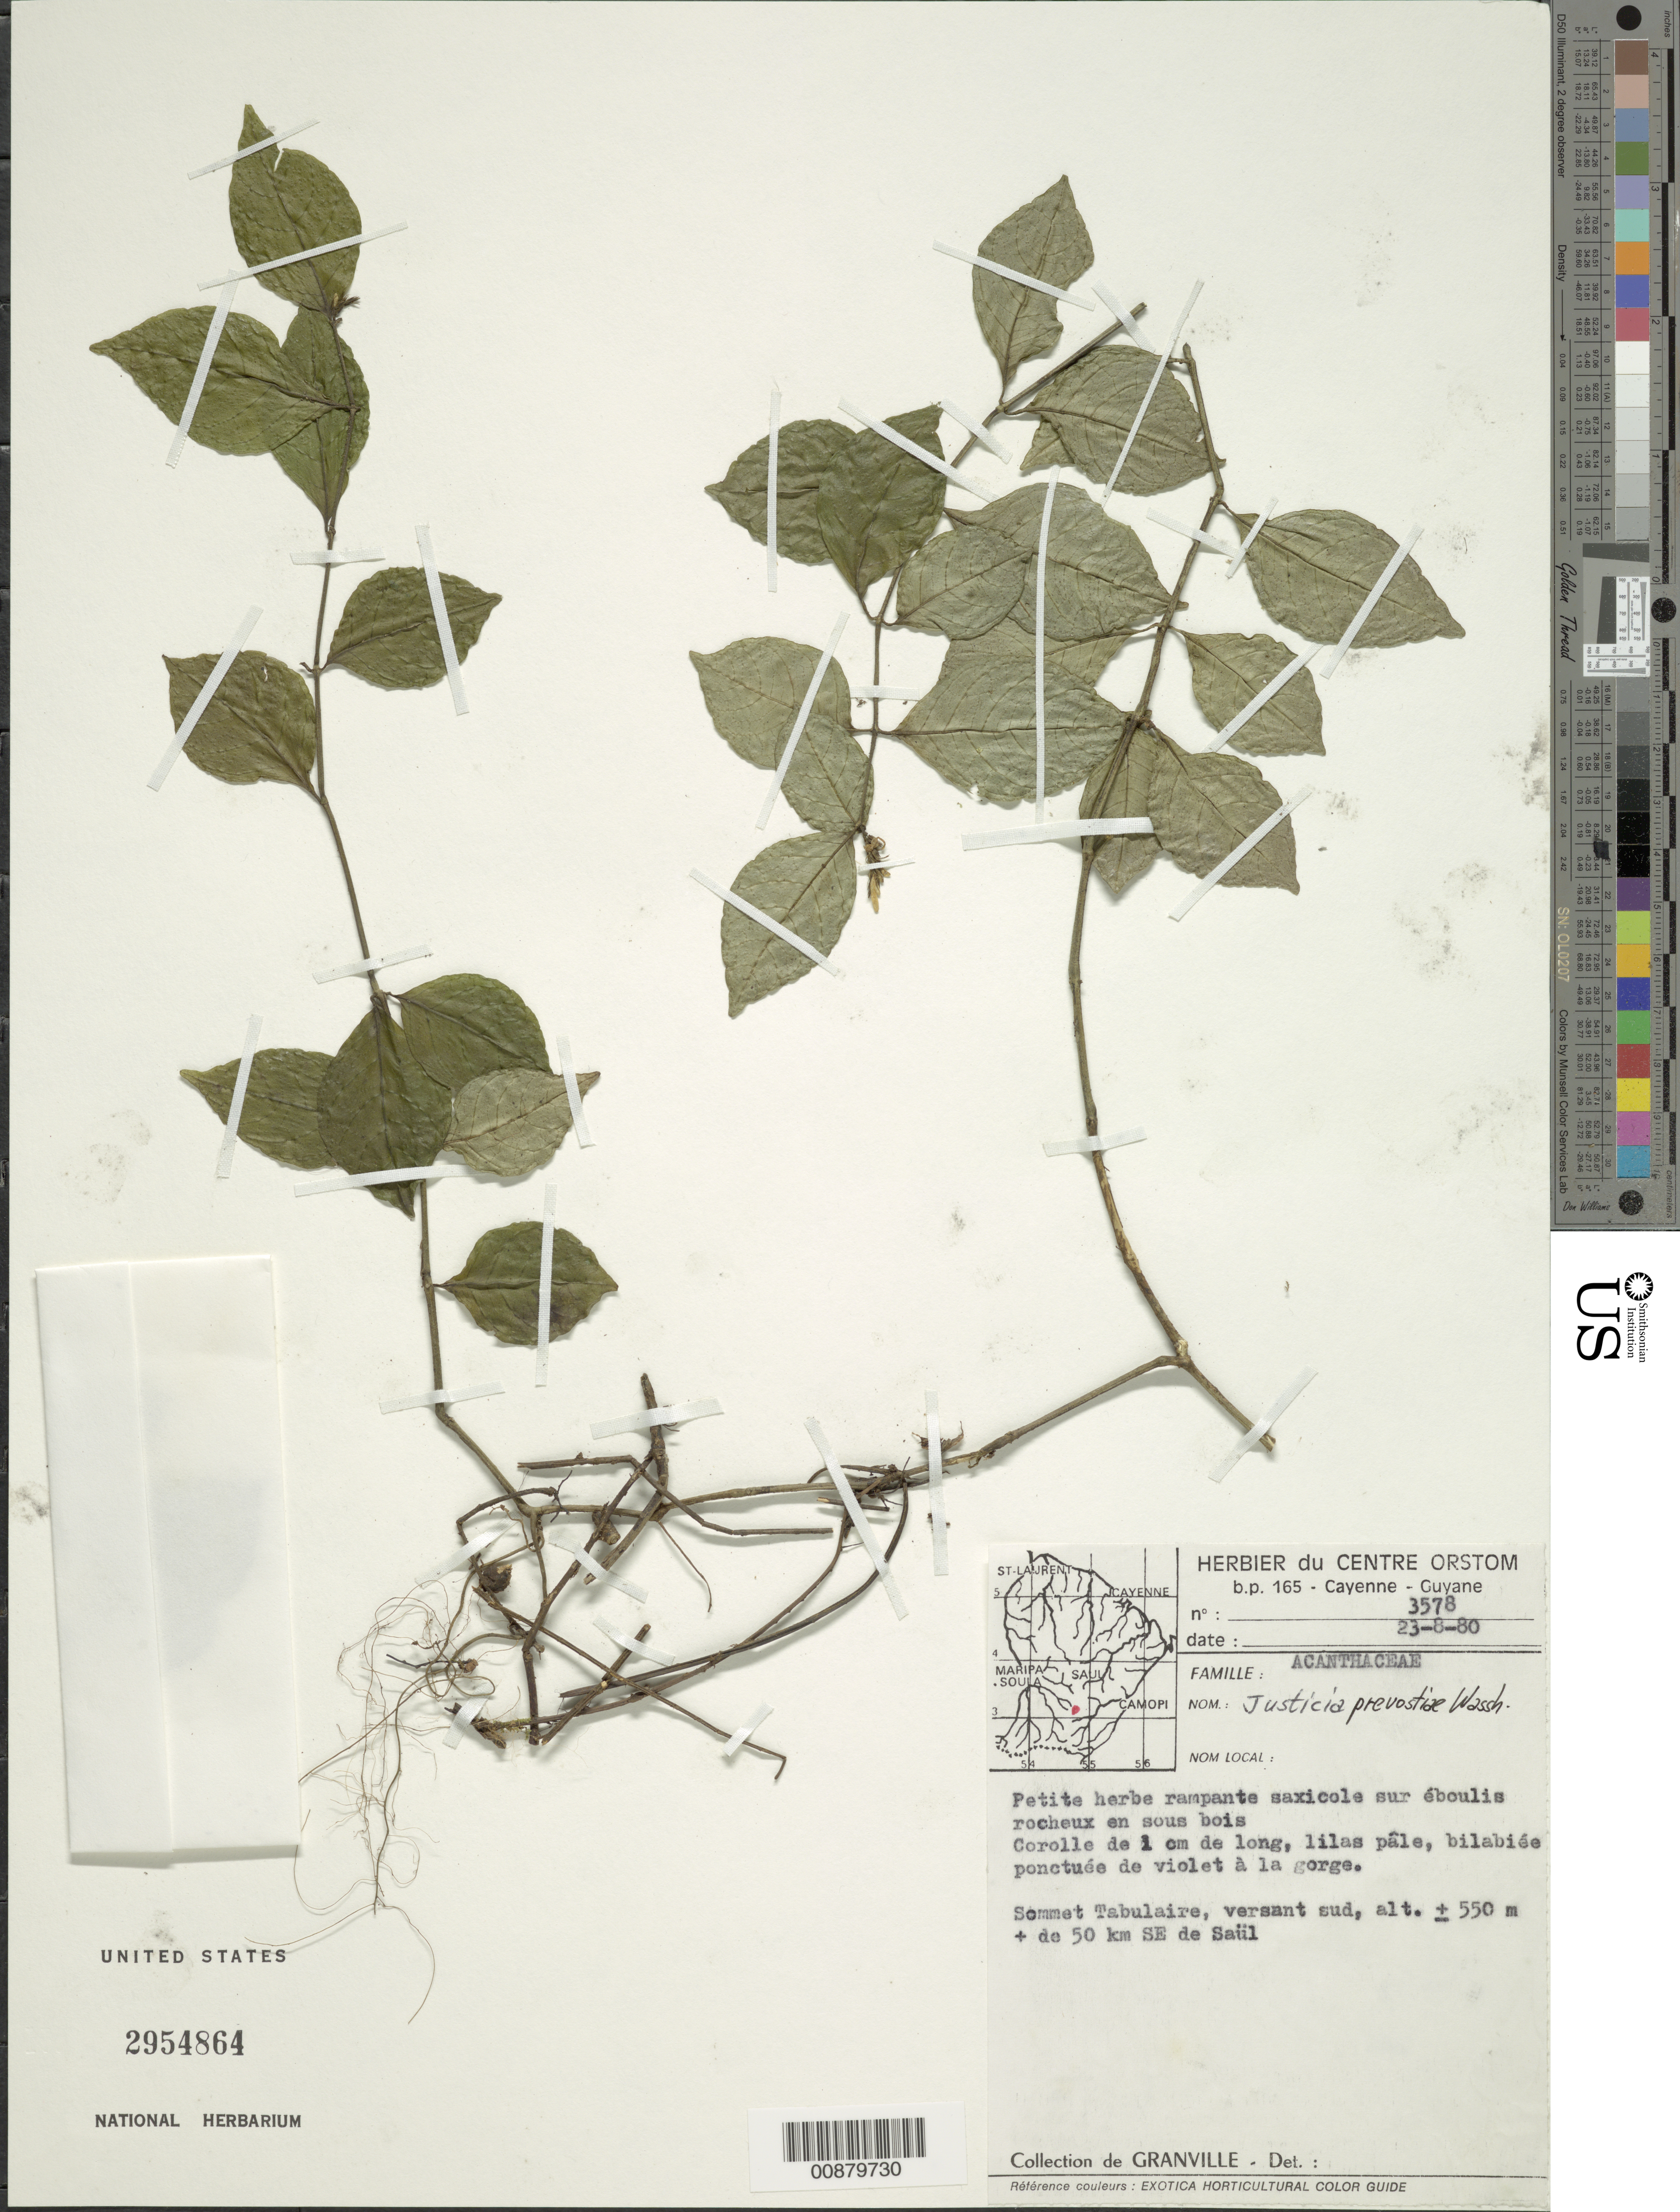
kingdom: Plantae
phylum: Tracheophyta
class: Magnoliopsida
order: Lamiales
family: Acanthaceae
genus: Justicia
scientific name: Justicia prevostiae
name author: Wassh.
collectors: J.-J. de Granville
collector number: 3578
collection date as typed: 23-Aug-80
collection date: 1980-08-23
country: French Guiana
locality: Sommet Tabulaire, ±50 km SE de Saül, Zone sud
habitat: Eboulis rocheux en sou bois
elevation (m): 550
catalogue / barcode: US 2954864